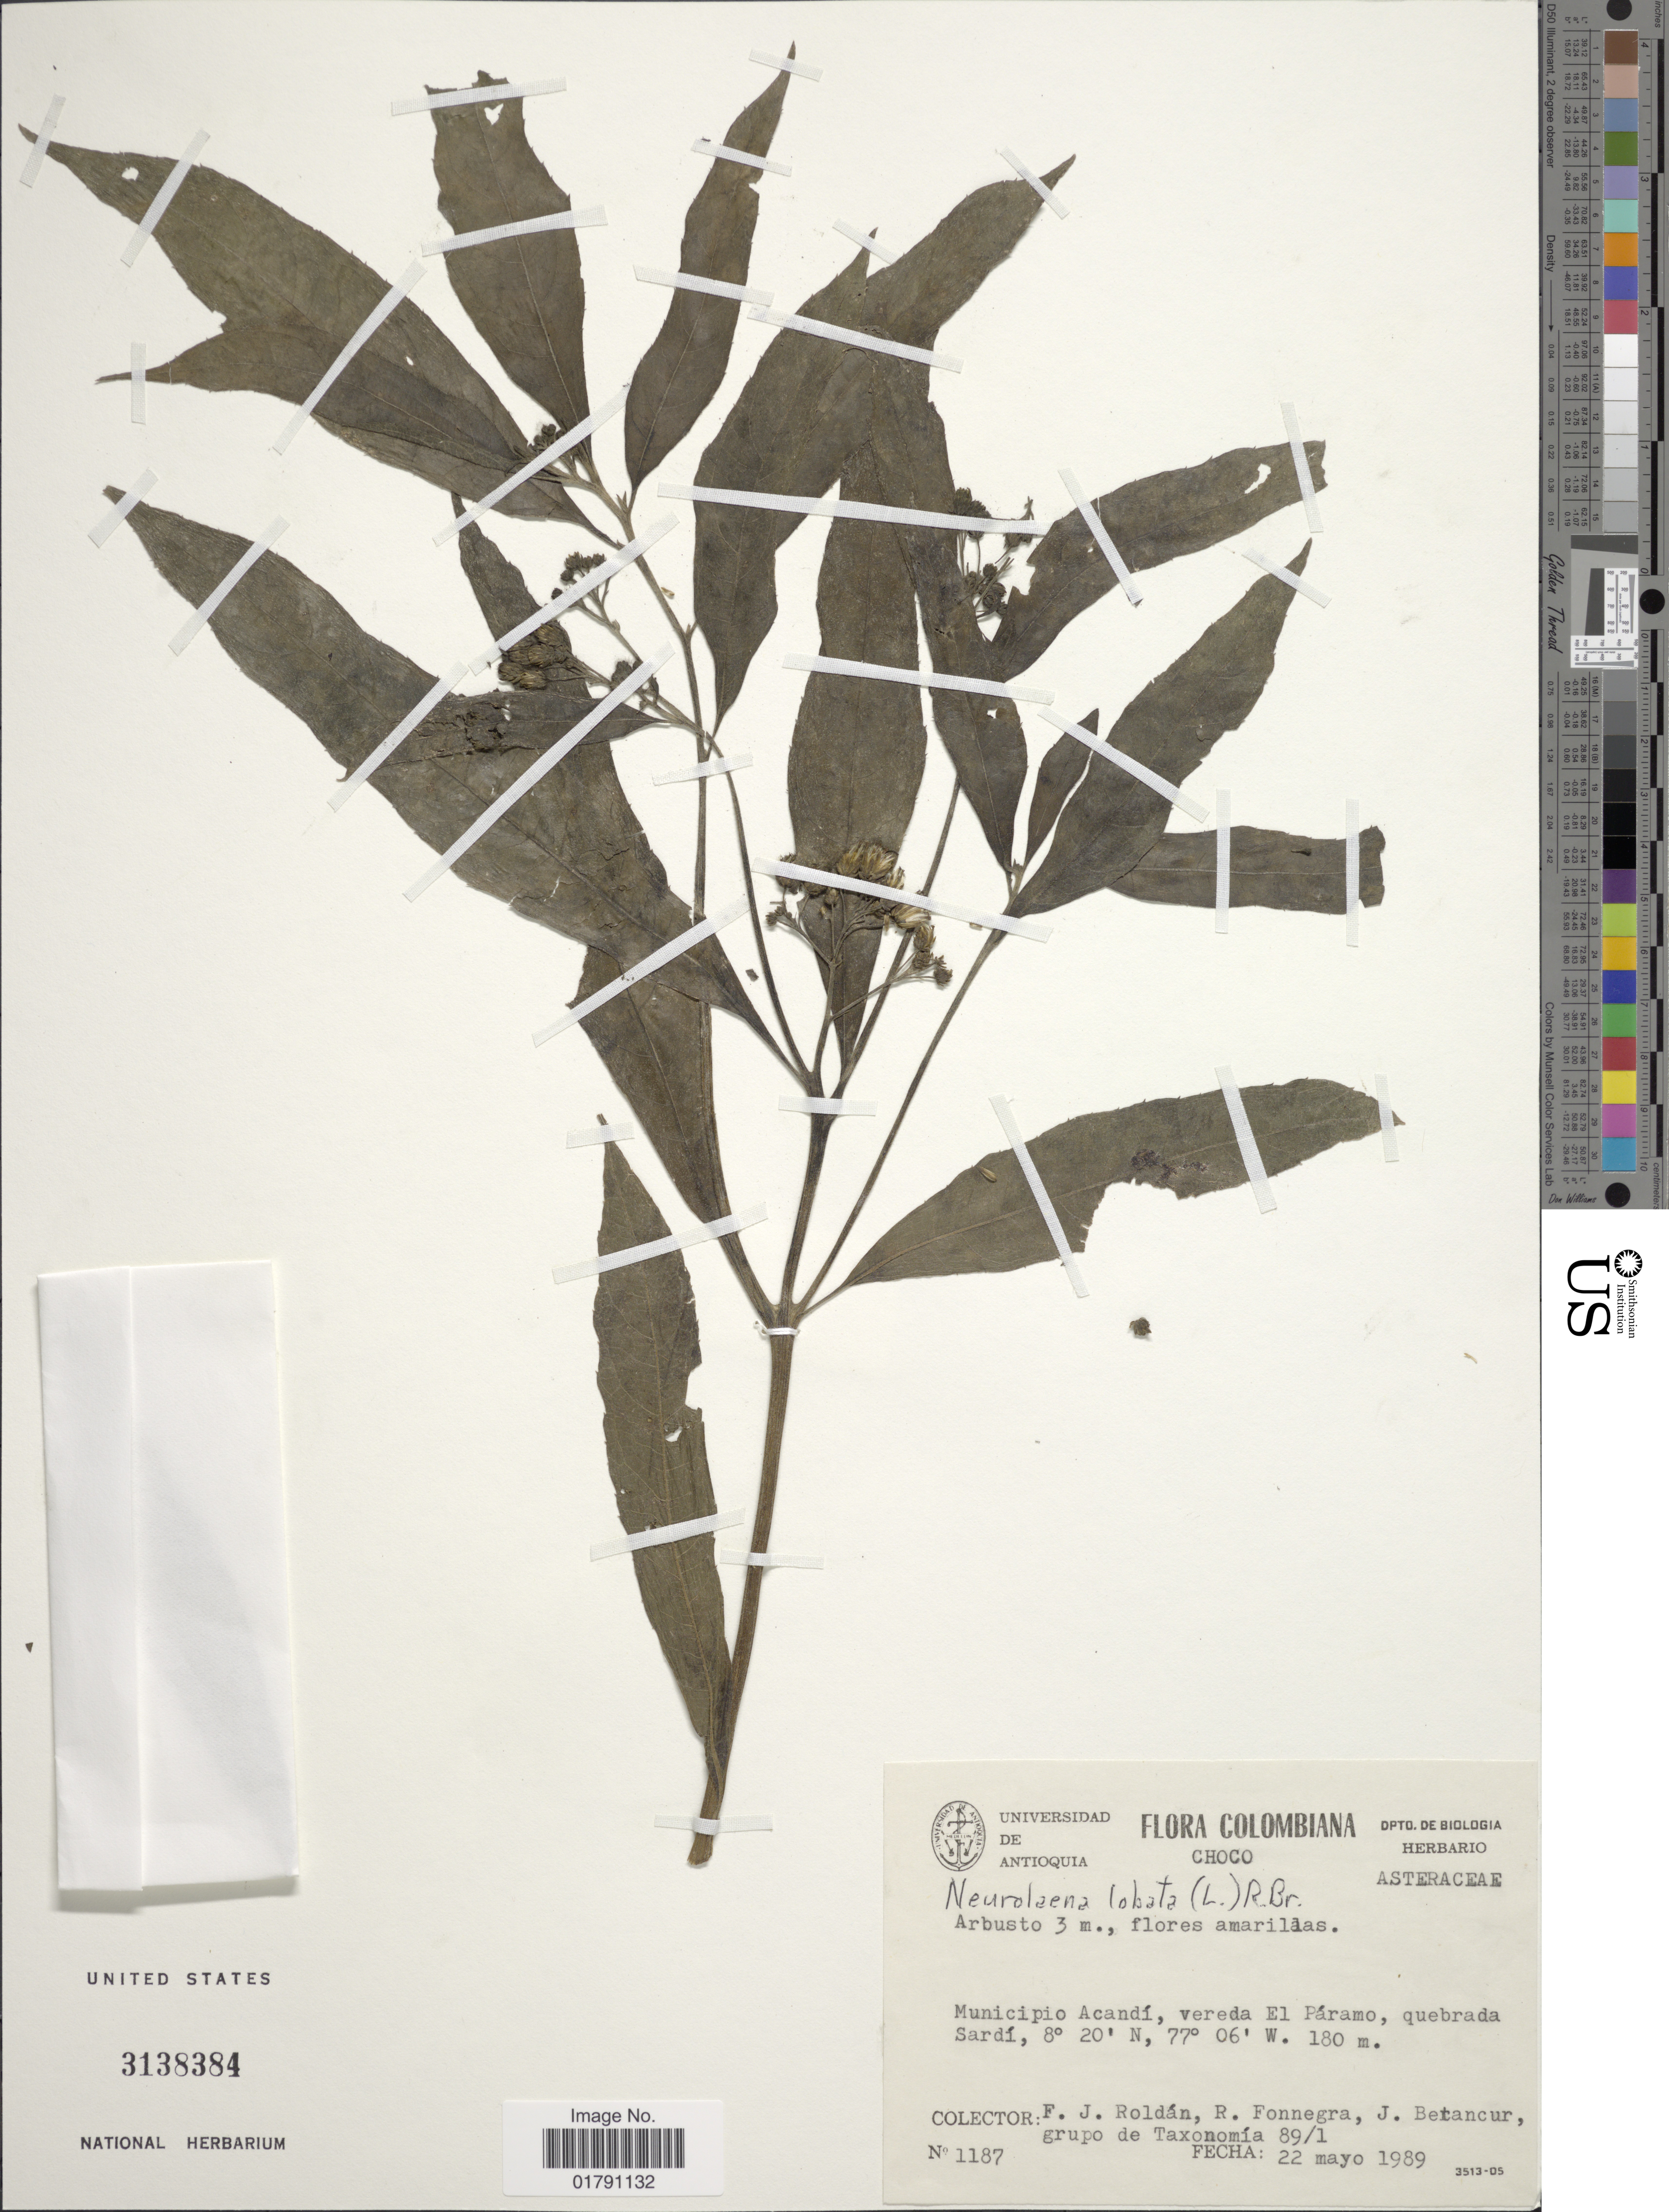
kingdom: Plantae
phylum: Tracheophyta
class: Magnoliopsida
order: Asterales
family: Asteraceae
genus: Neurolaena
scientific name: Neurolaena lobata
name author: (L.) R. Br. ex Cass.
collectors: F. J. Roldán, R. Fonnegra, J. Betancur & Students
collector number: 1187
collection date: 1989-05-22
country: Colombia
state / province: Chocó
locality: Municipio Acandi, vereda El Paramo, quebrada Sardi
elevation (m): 180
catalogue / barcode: US 3138384